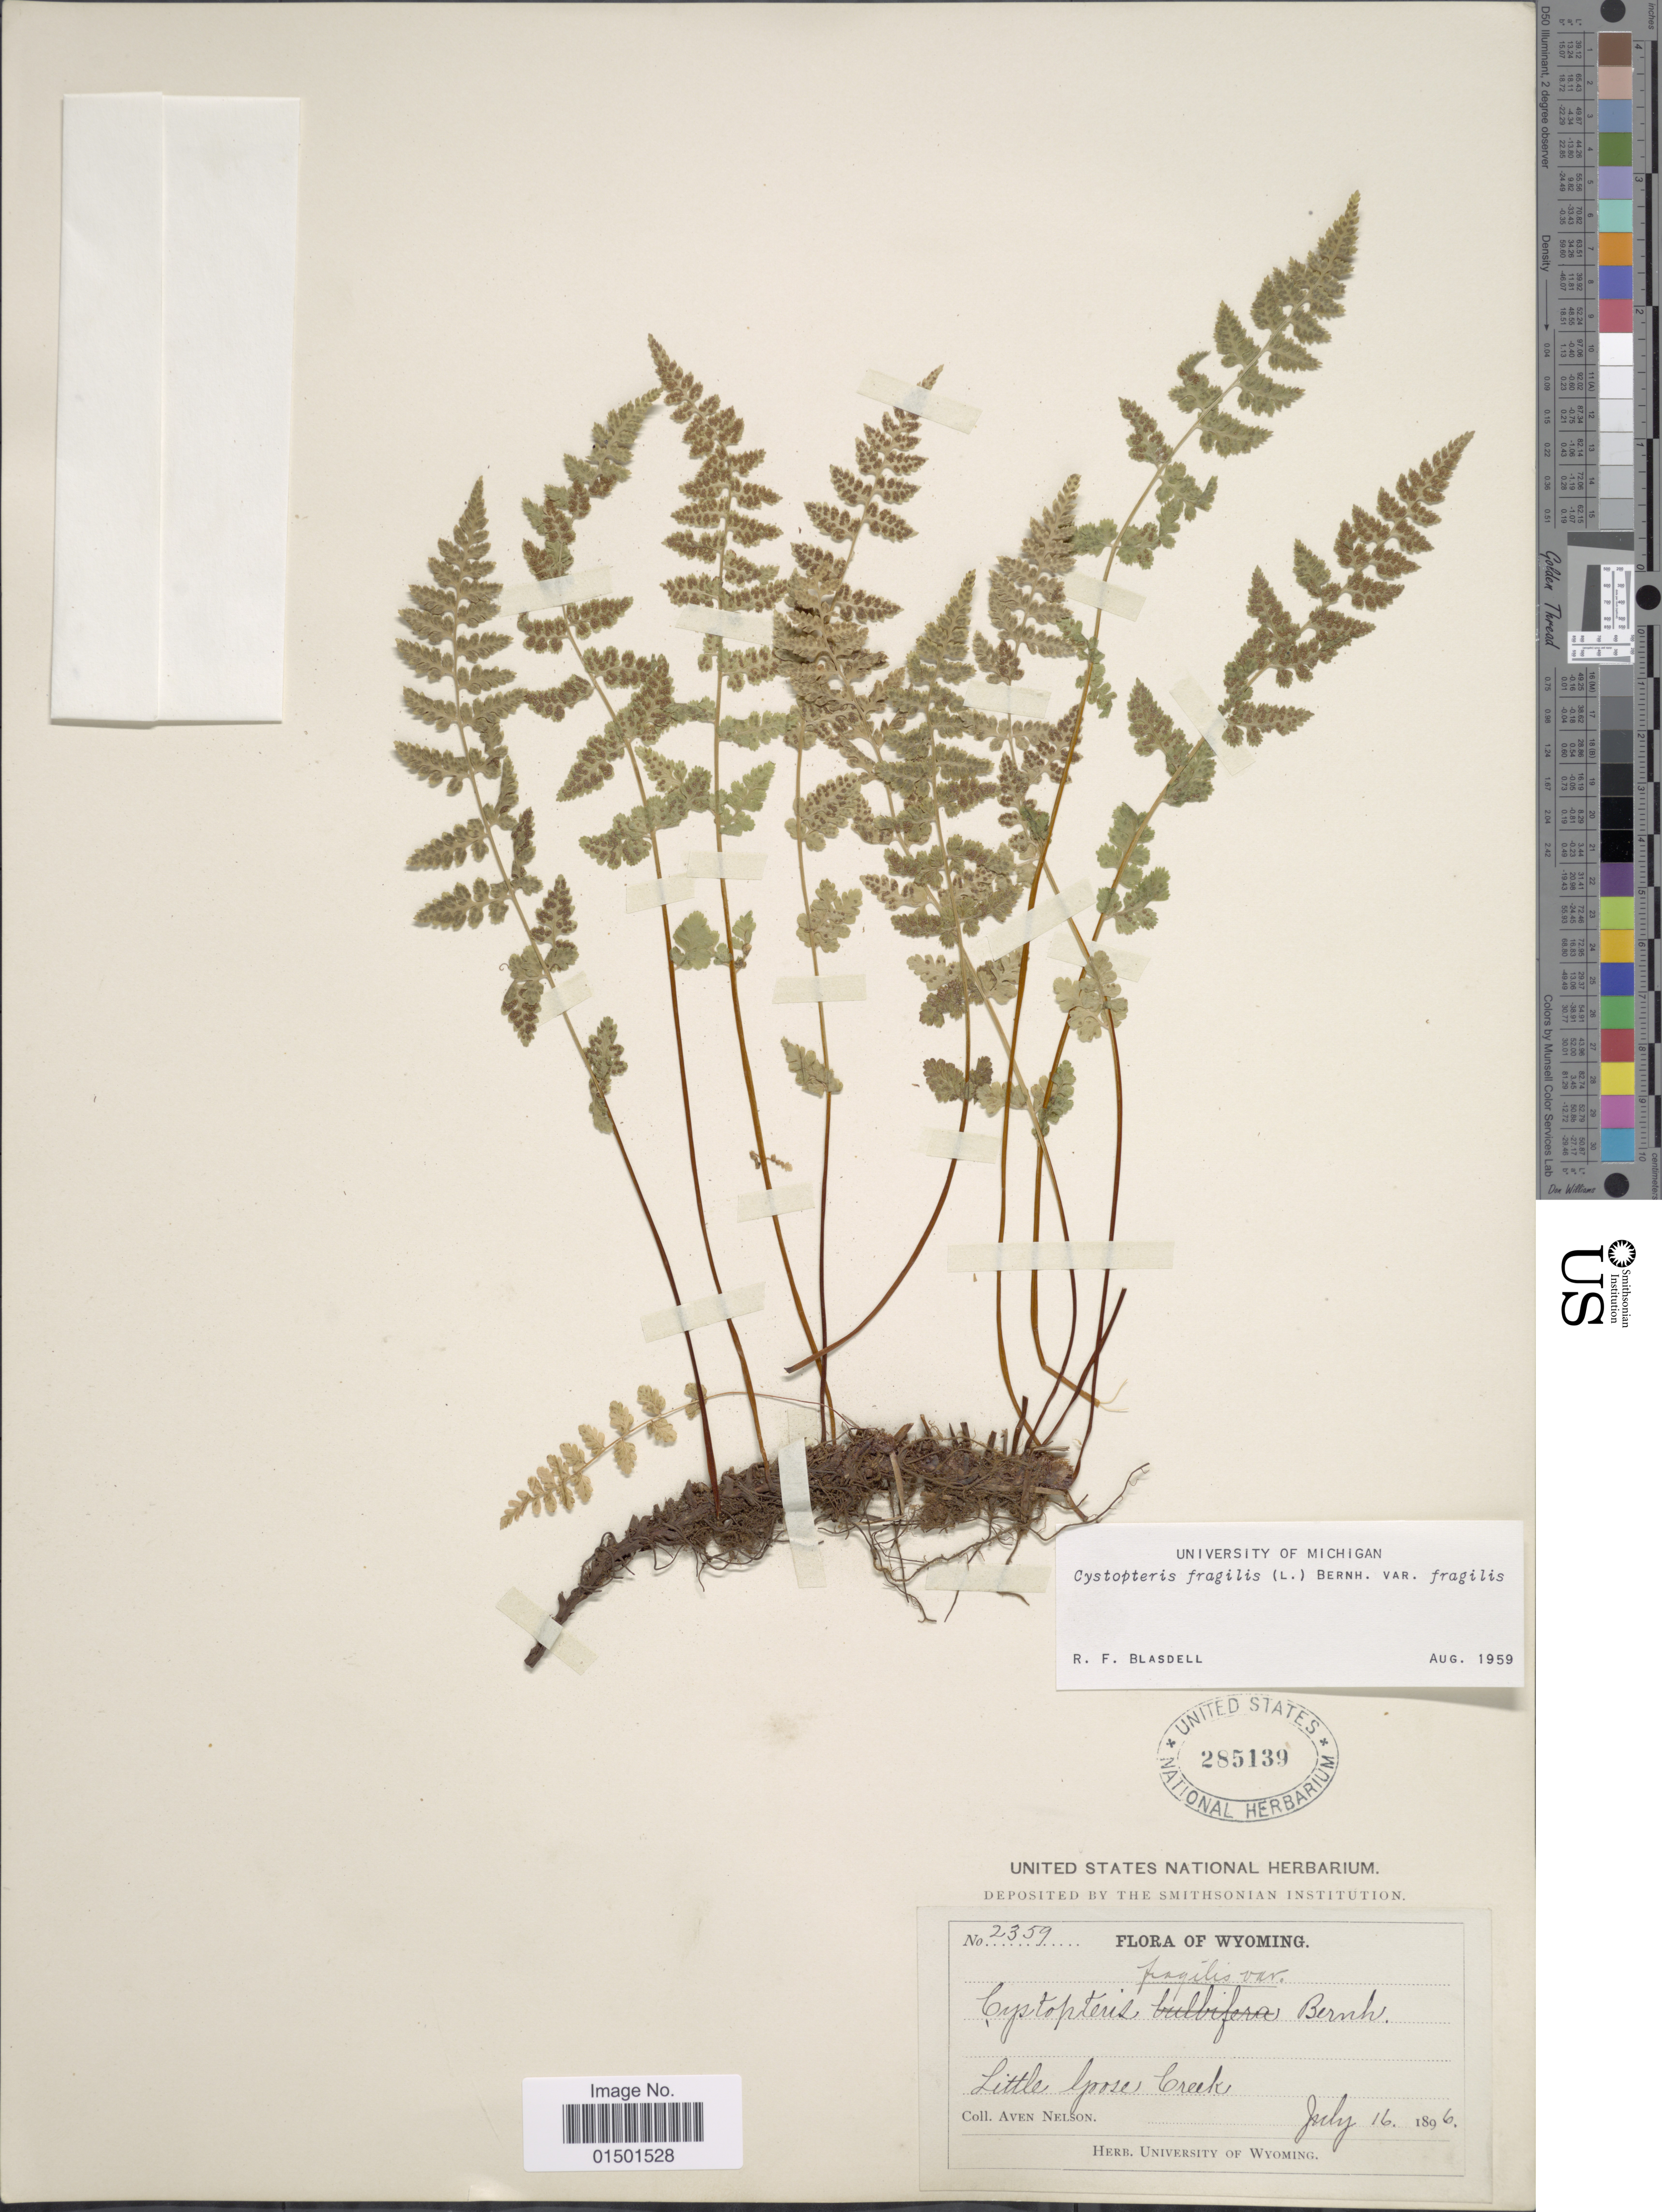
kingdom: Plantae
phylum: Tracheophyta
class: Polypodiopsida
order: Polypodiales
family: Cystopteridaceae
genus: Cystopteris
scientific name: Cystopteris fragilis var. fragilis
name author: (L.) Bernh.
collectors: A. Nelson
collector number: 2359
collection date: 1896-07-16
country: United States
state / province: Wyoming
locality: Little Goose Creek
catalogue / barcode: US 285139